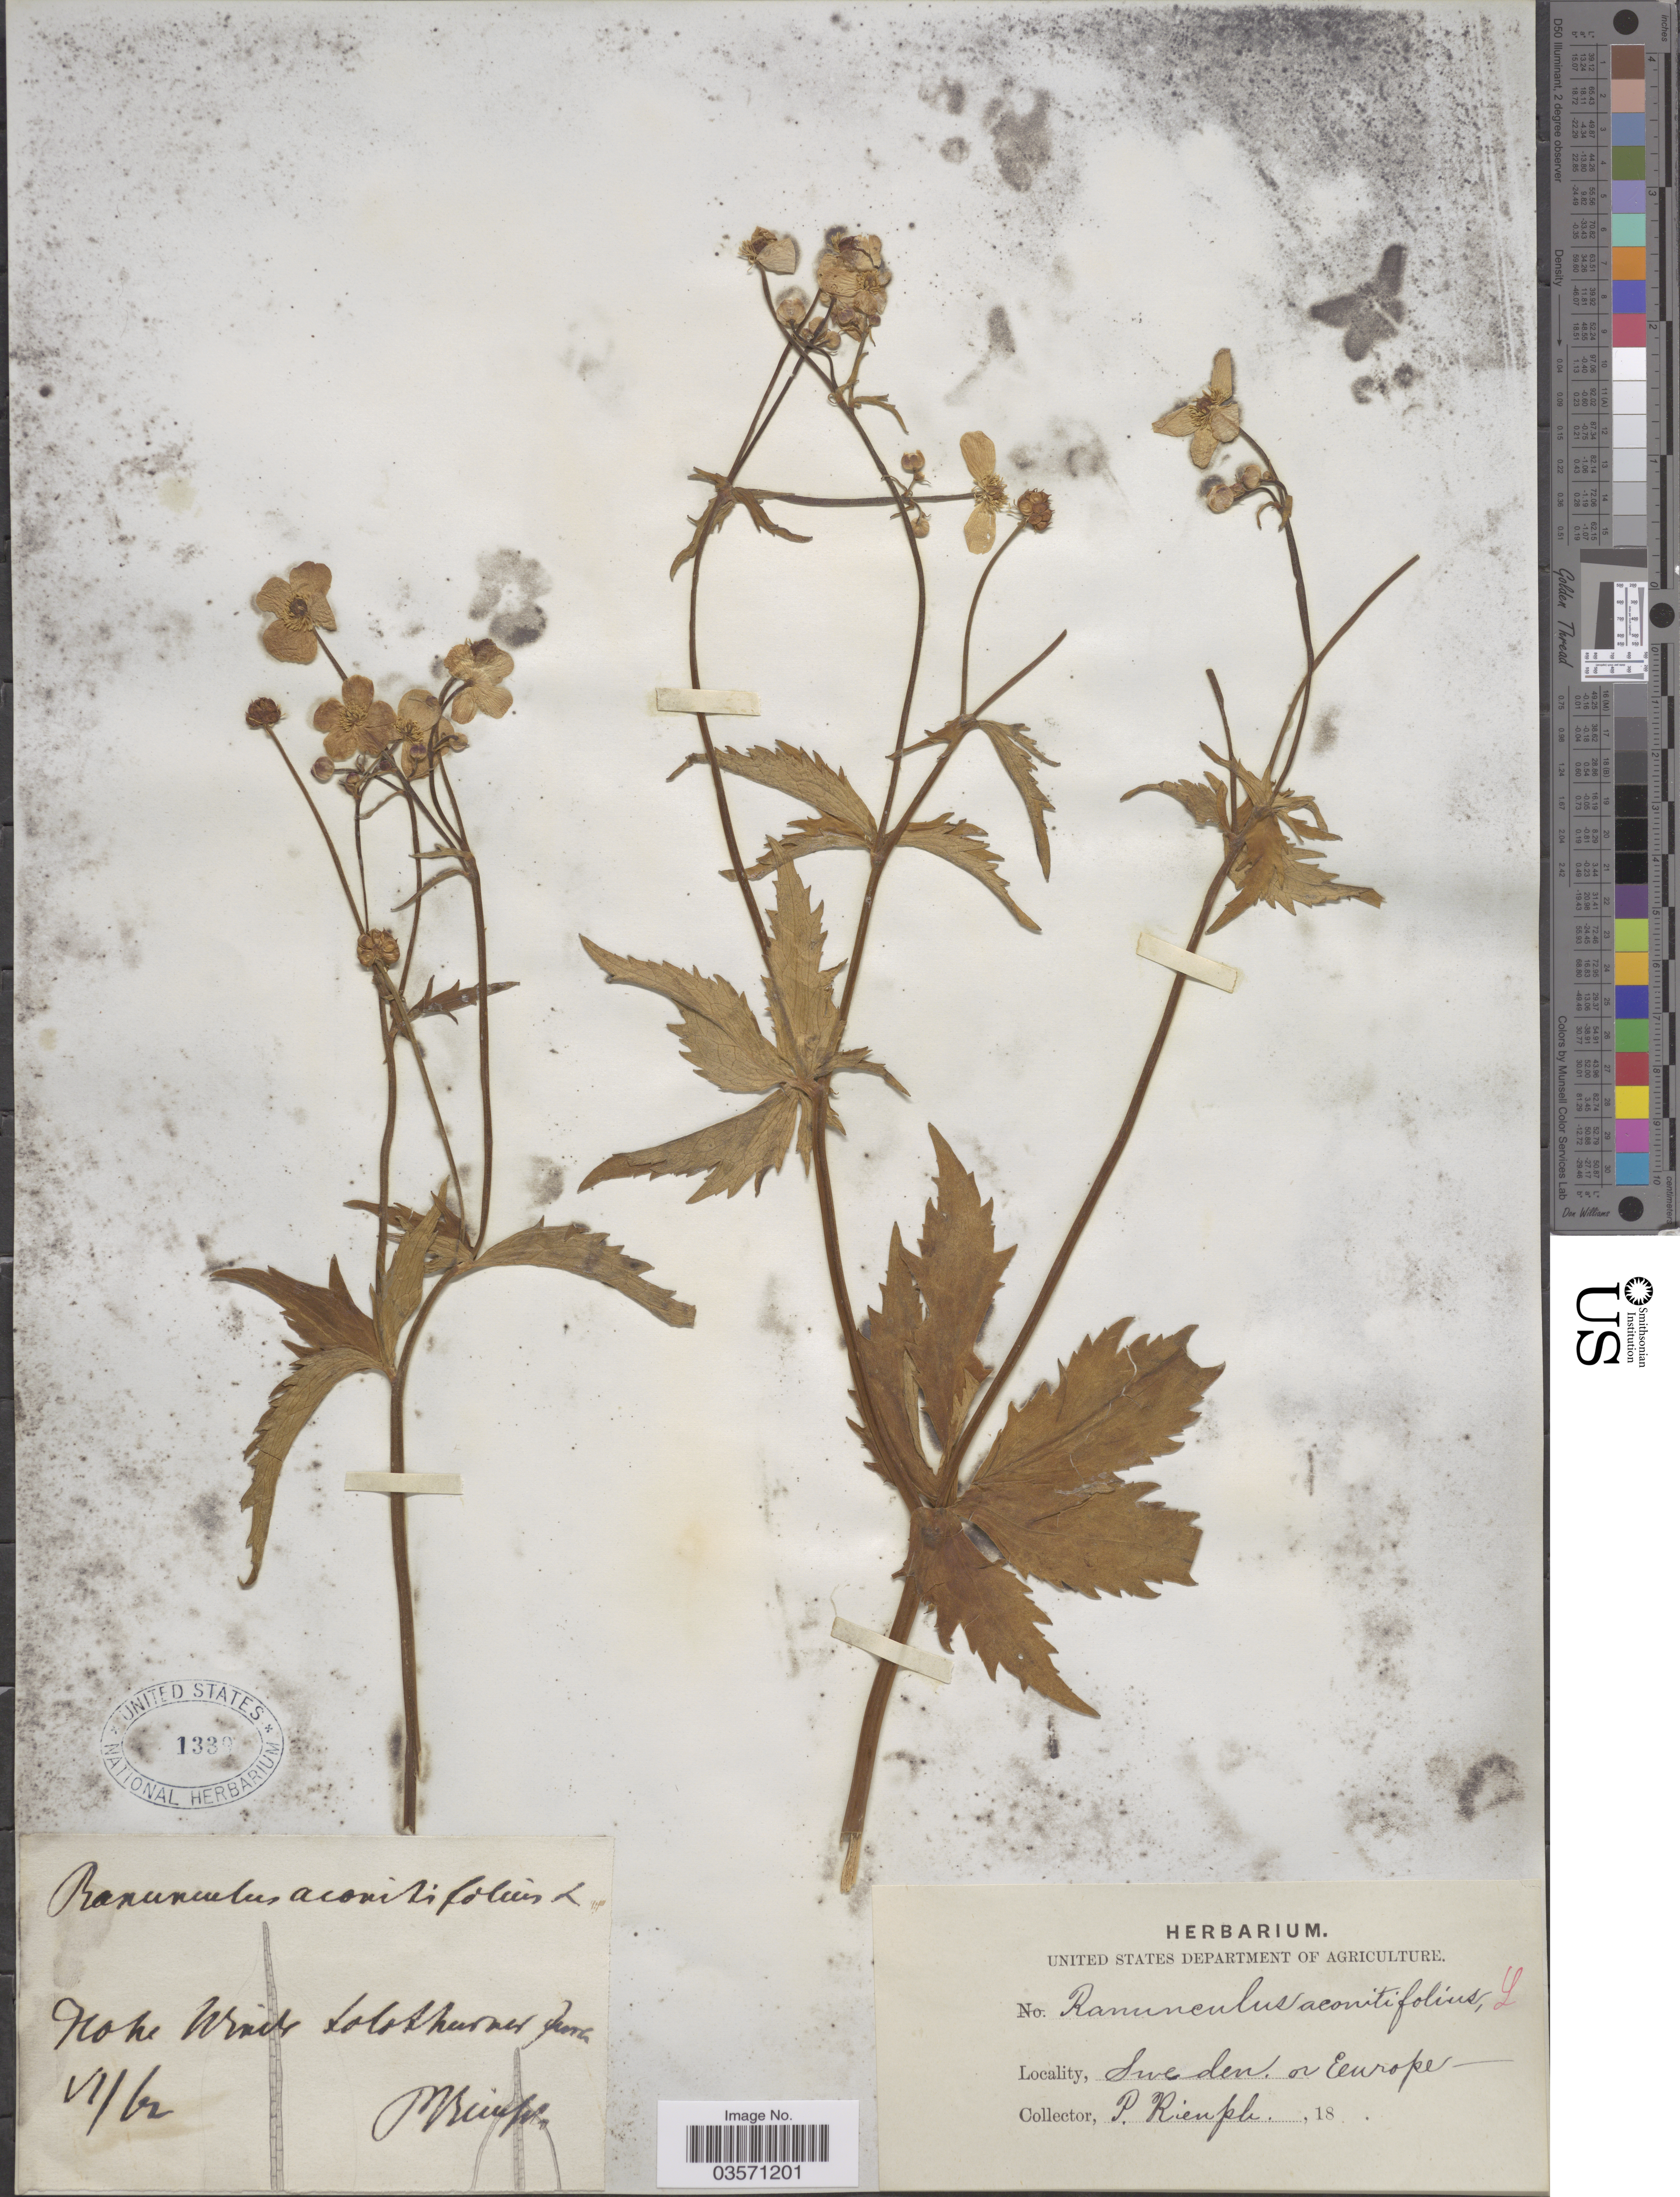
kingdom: Plantae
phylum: Tracheophyta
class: Magnoliopsida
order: Ranunculales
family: Ranunculaceae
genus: Ranunculus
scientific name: Ranunculus aconitifolius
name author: L.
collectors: P. Rimple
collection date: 1862-06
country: Sweden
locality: Hohe Wraids totsthumer. [interpreted]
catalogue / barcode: US 1339